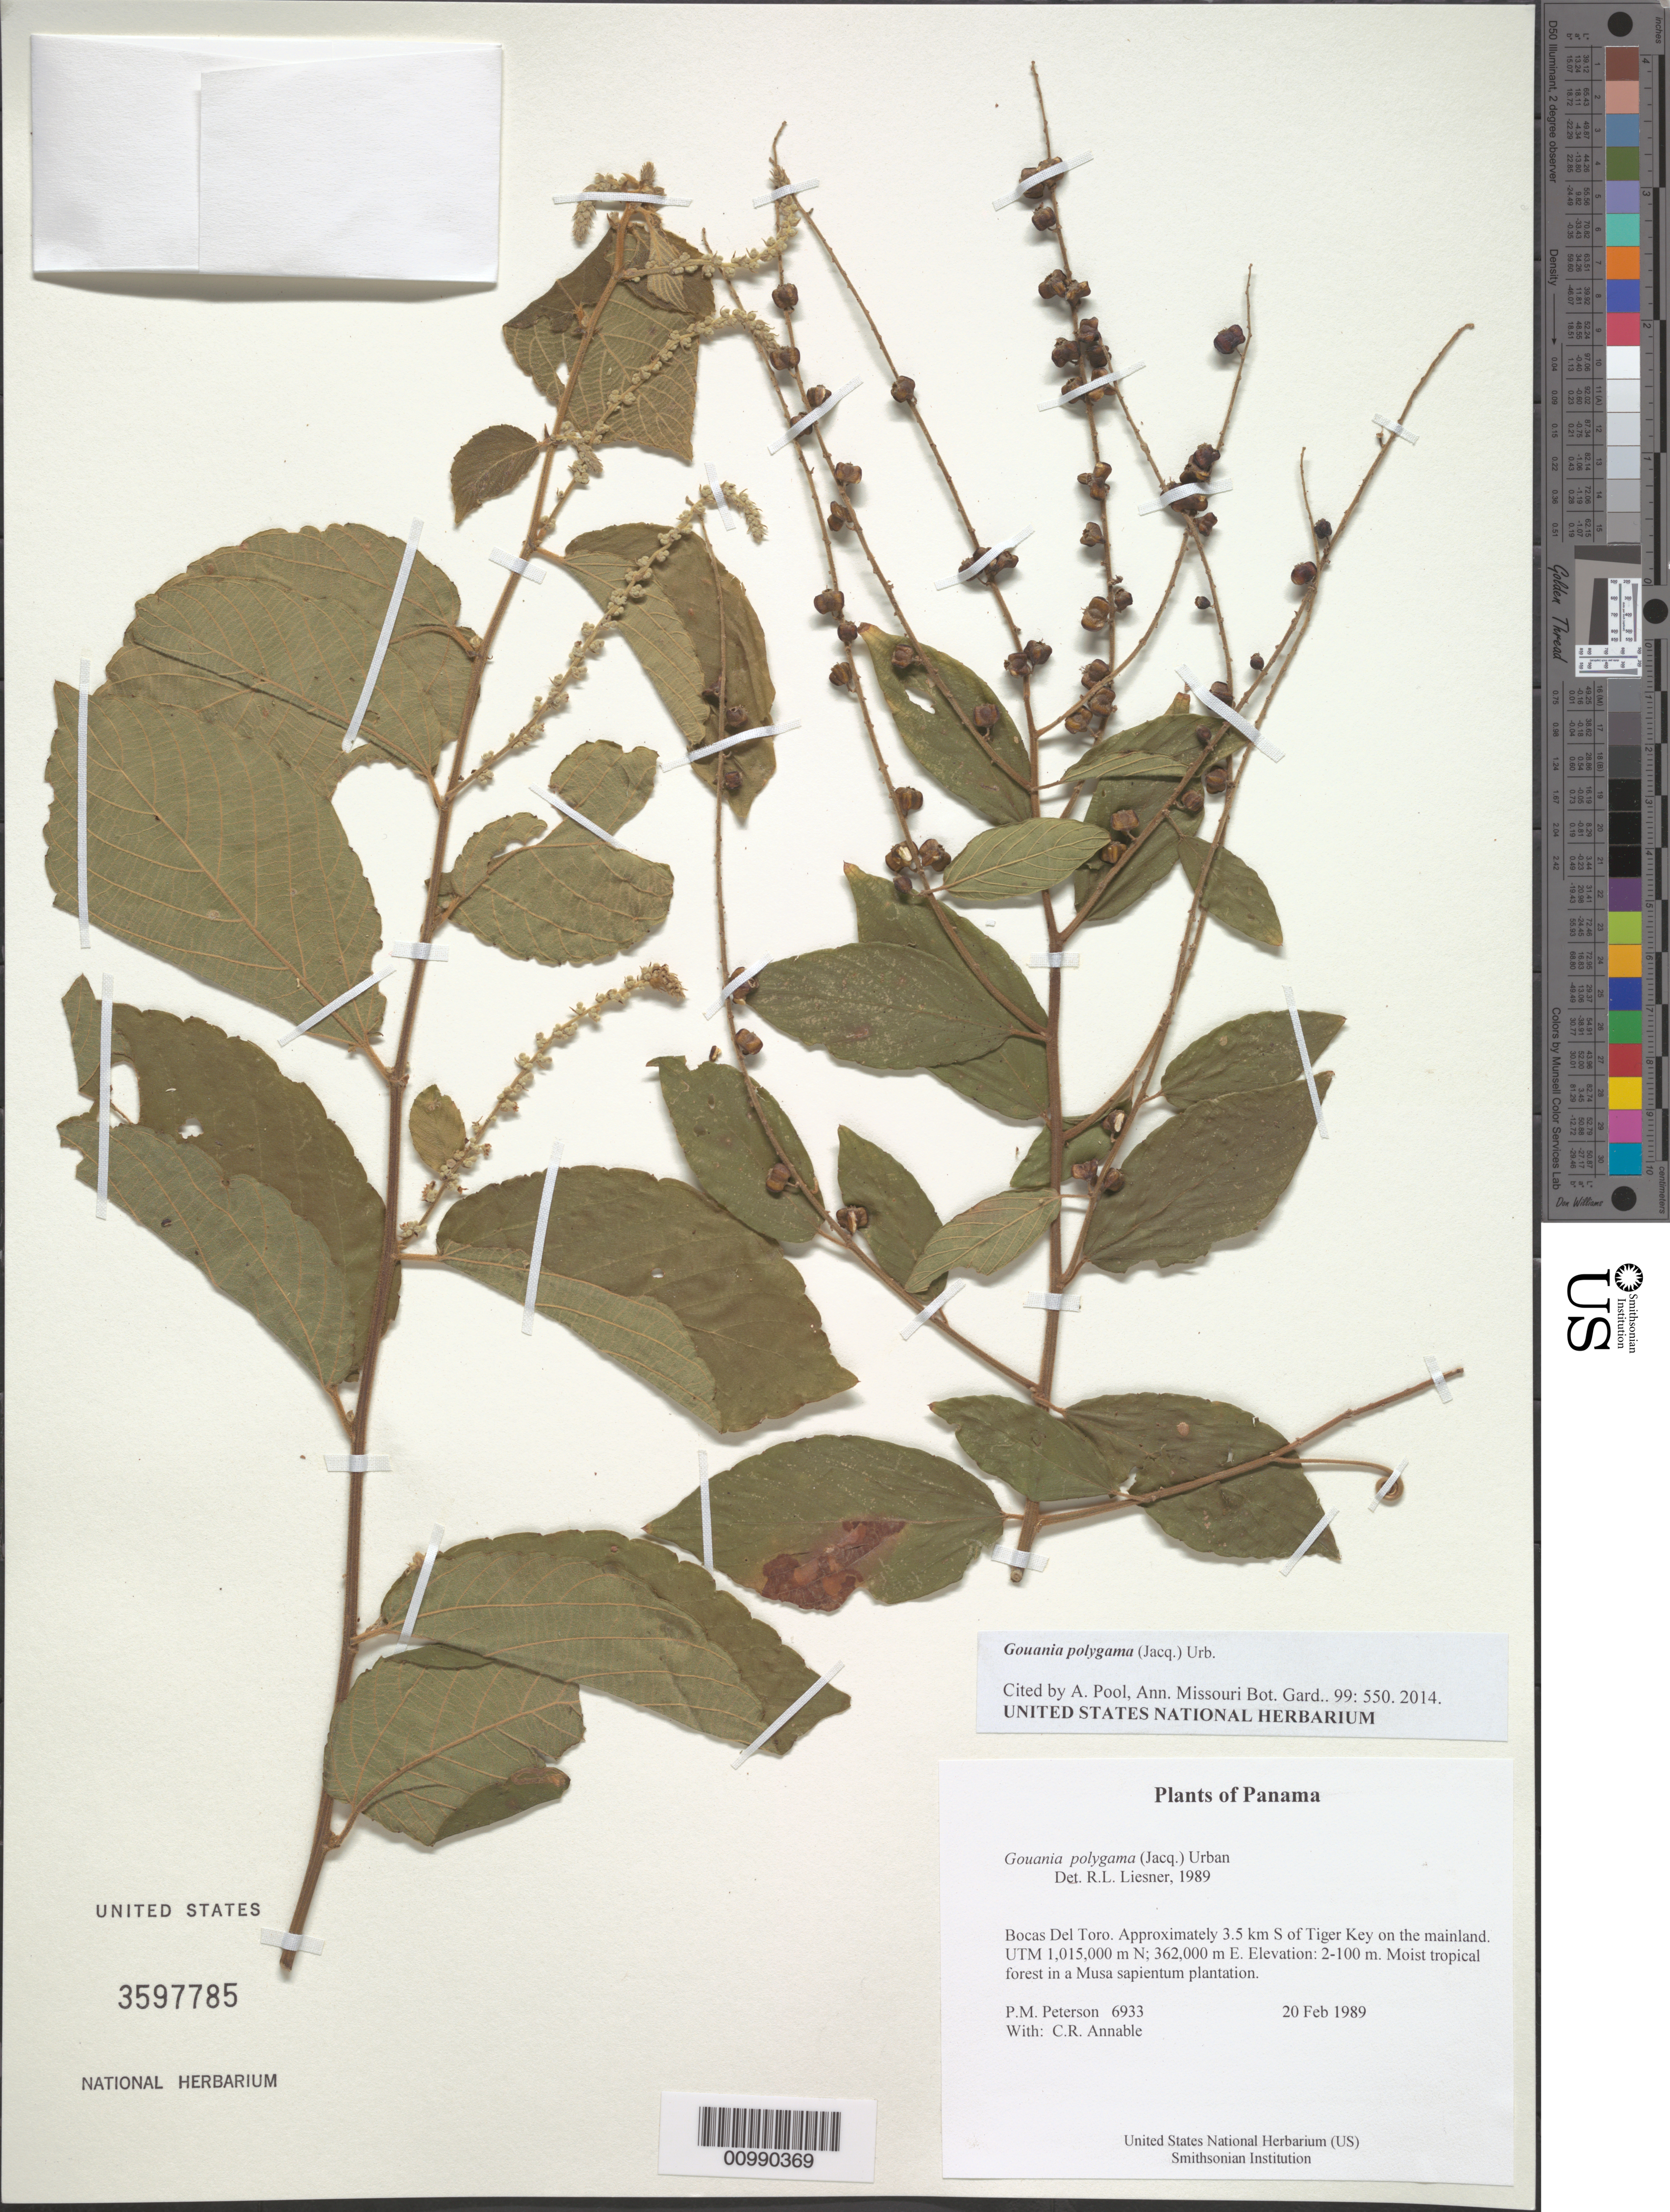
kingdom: Plantae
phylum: Tracheophyta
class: Magnoliopsida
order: Rosales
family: Rhamnaceae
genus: Gouania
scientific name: Gouania polygama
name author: (Jacq.) Urb.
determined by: Liesner, R. L.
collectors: P. M. Peterson & C. R. Annable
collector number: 06933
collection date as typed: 20 Feb 1989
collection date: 1989-02-20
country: Panama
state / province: Bocas del Toro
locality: Approximately 3.5 km S of Tiger Key on the mainland. UTM 1,015,000 m N; 362,000 m E.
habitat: Moist tropical forest in a Musa sapientum plantation.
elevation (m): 2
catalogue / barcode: US 3597785